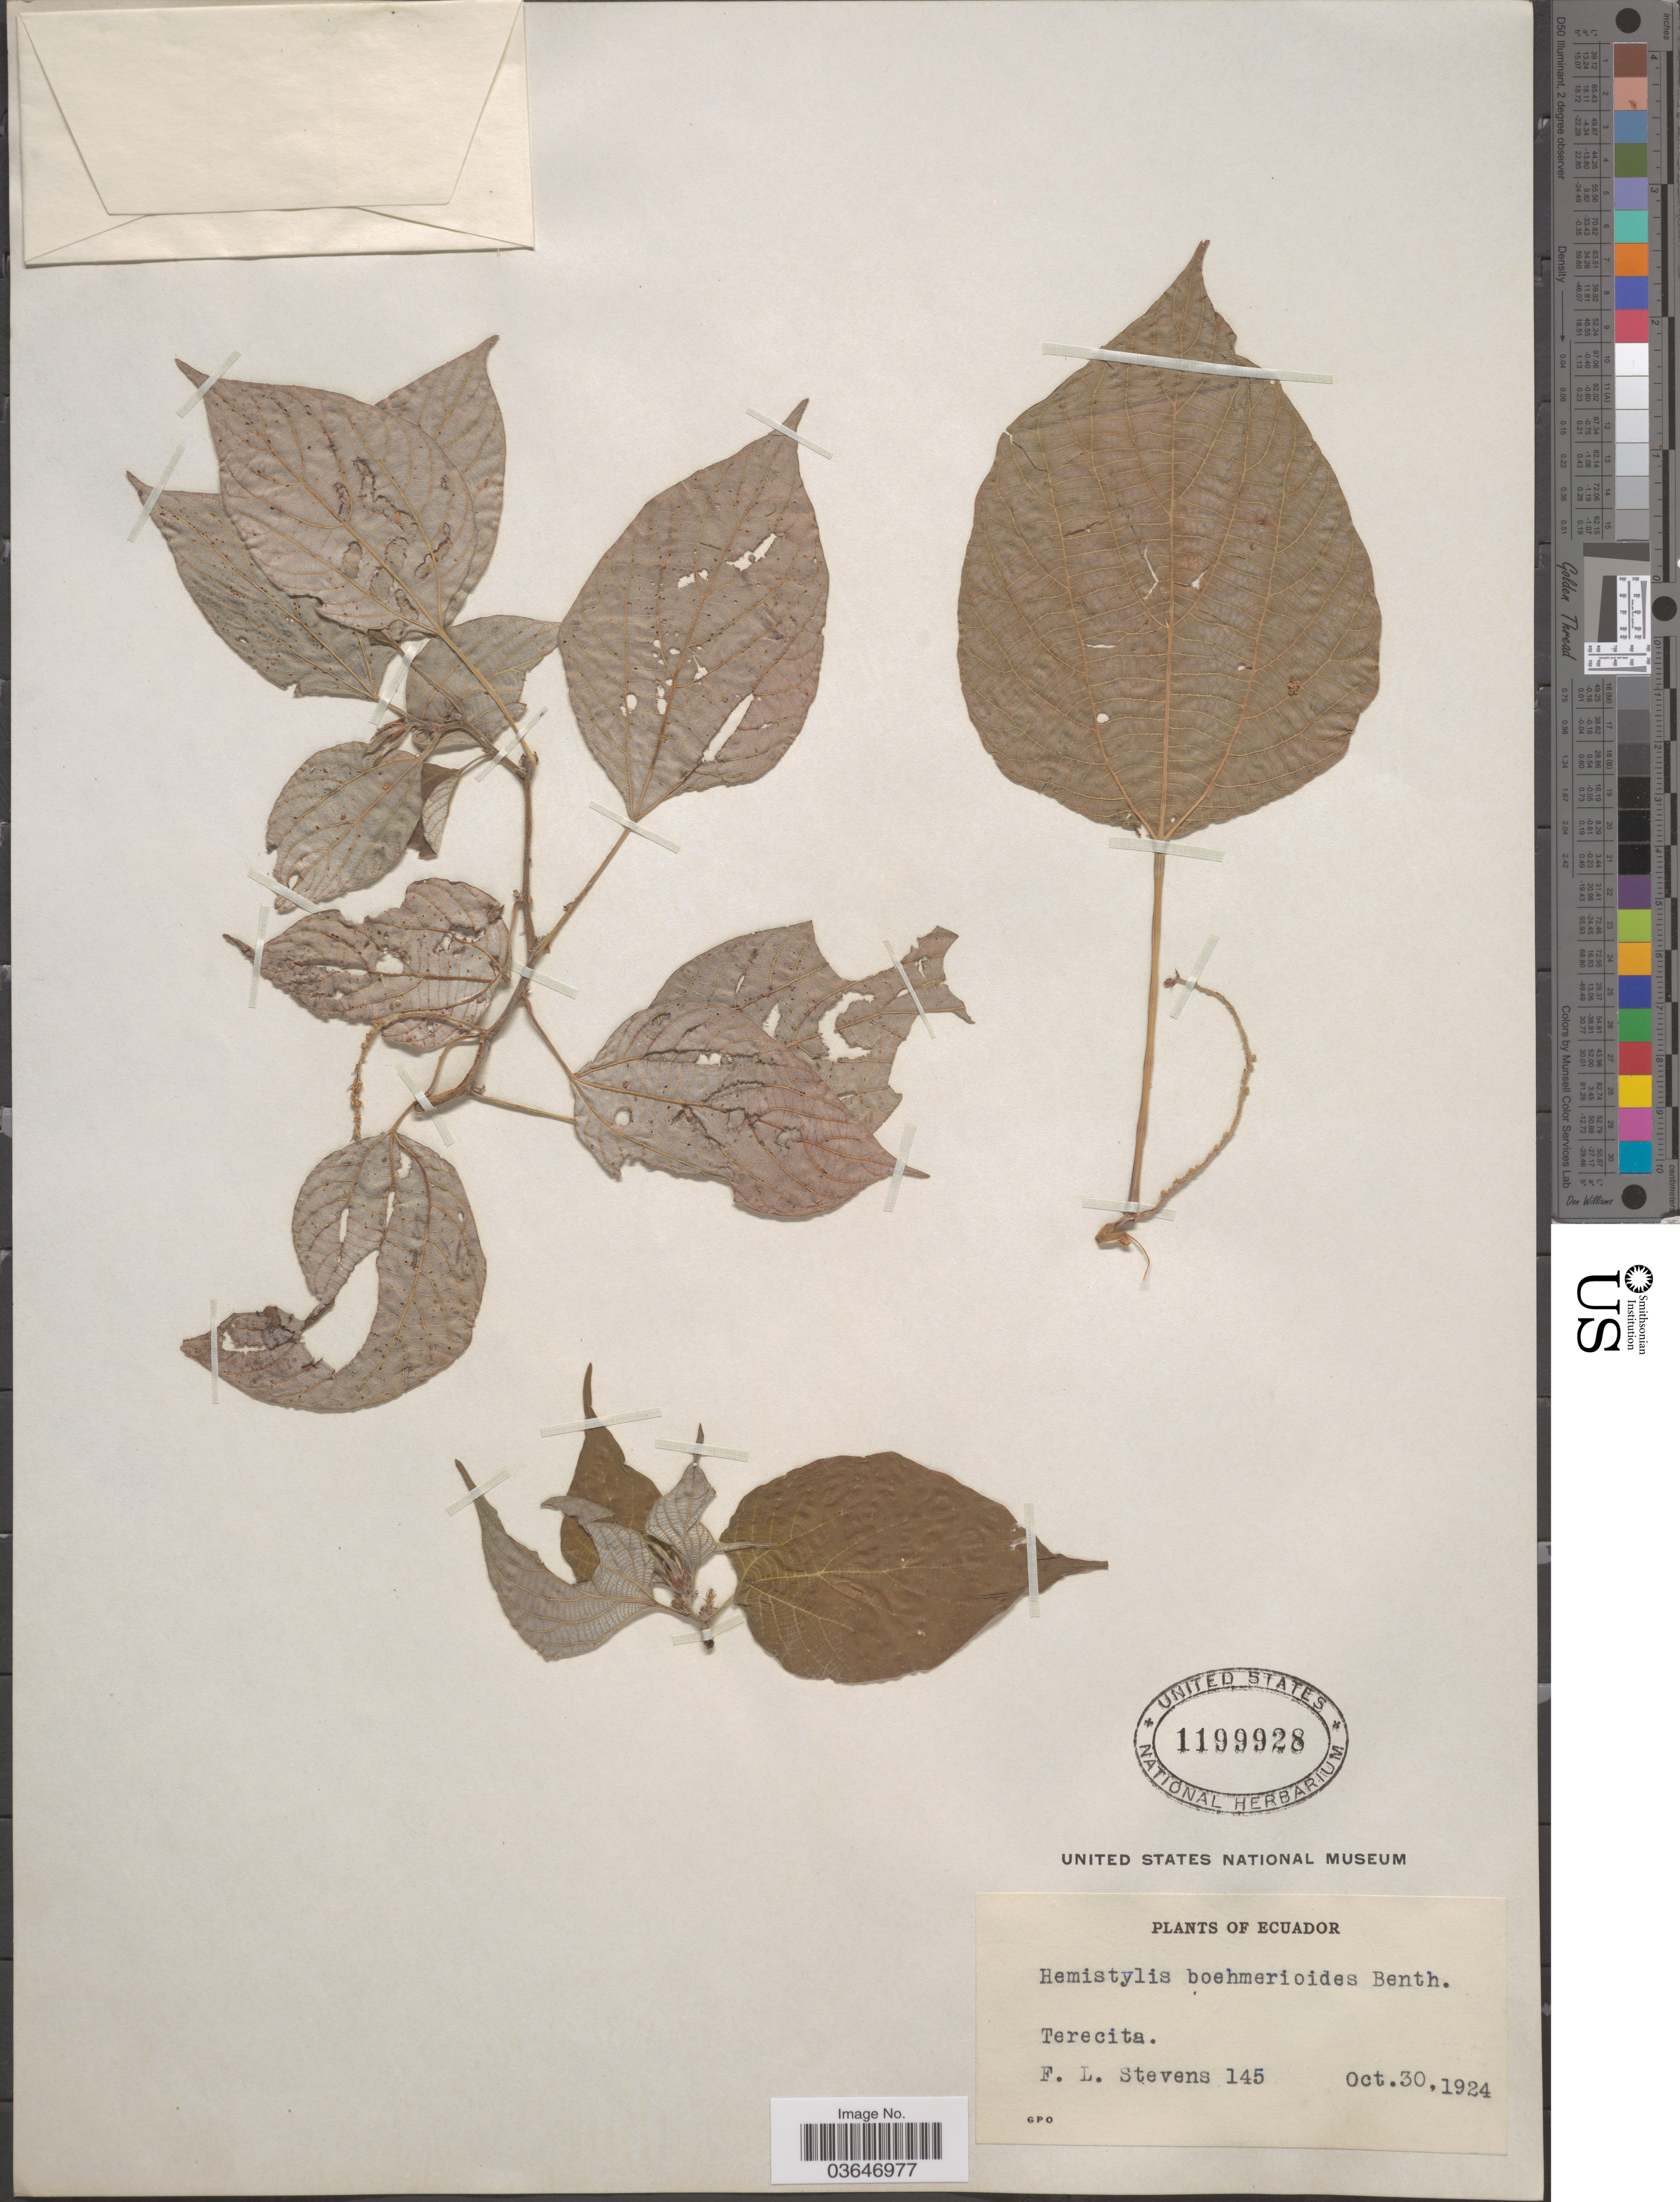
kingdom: Plantae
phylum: Tracheophyta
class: Magnoliopsida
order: Rosales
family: Urticaceae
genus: Hemistylus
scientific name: Hemistylus boehmerioides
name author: Benth.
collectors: F. L. Stevens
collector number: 145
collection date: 1924-10-30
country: Ecuador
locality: Terecita.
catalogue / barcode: US 1199928